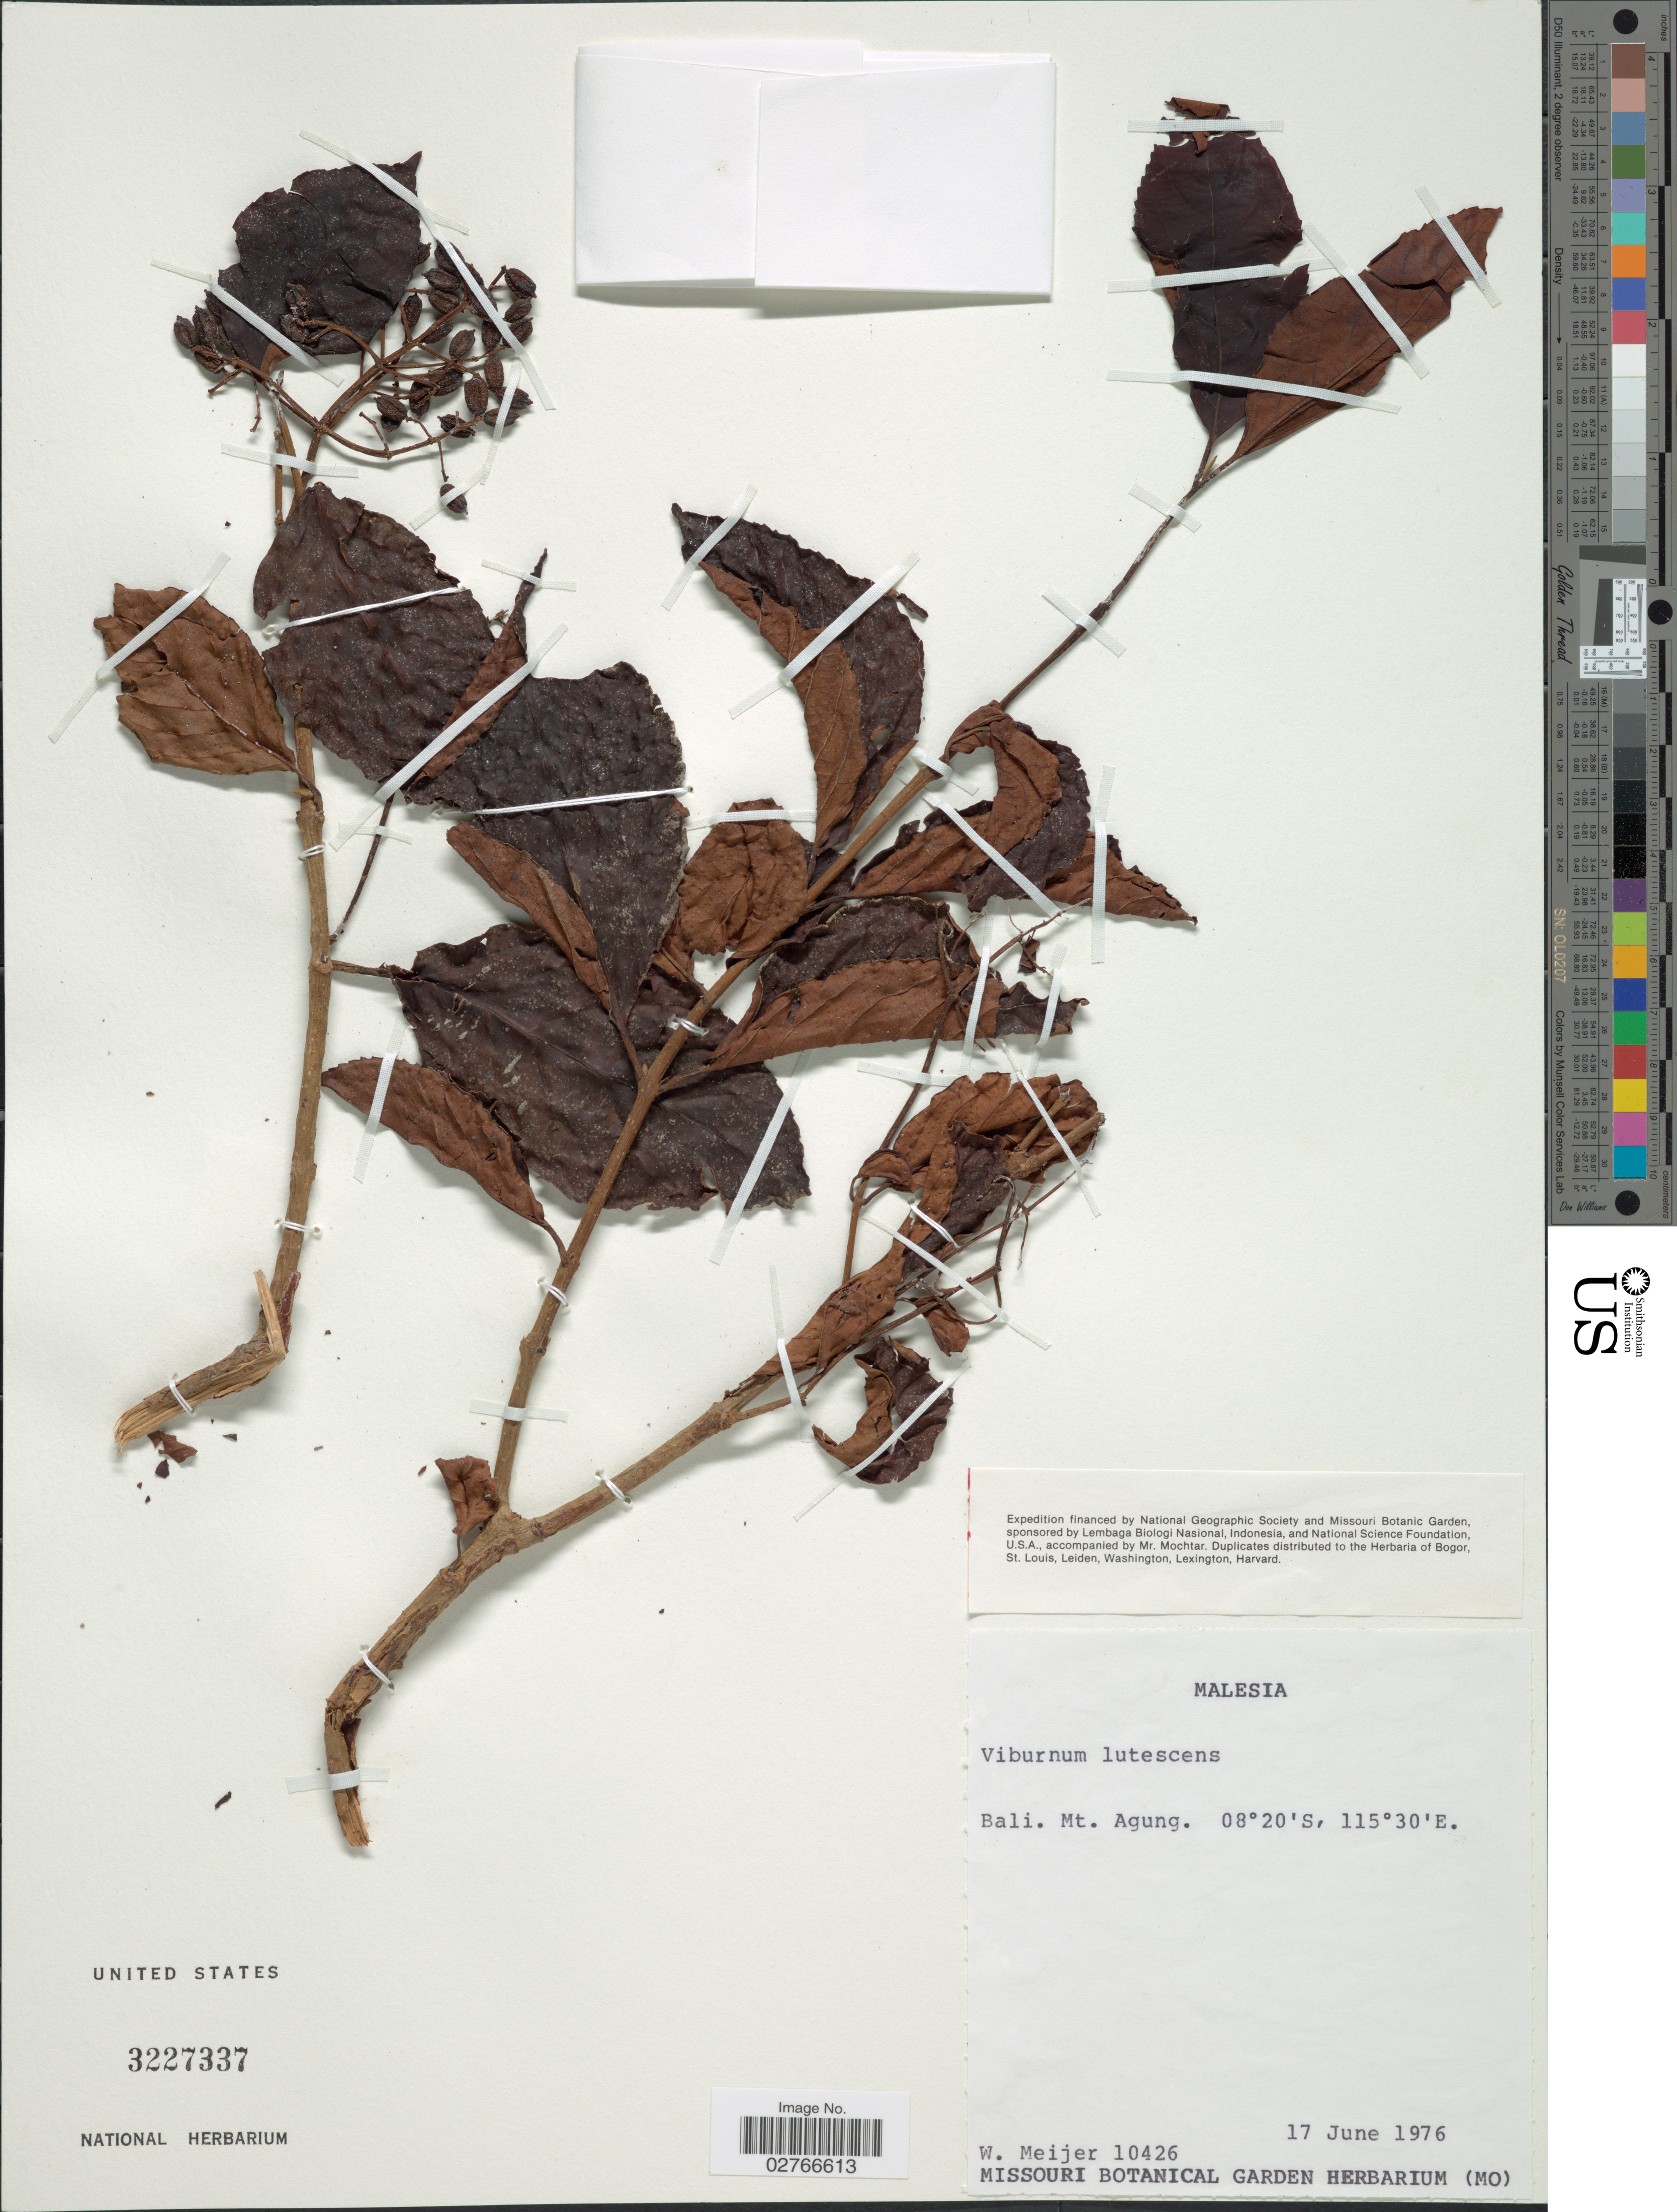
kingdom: Plantae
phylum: Tracheophyta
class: Magnoliopsida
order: Dipsacales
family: Viburnaceae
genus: Viburnum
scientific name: Viburnum lutescens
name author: Blume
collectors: W. Meijer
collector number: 10426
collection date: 1976-06-17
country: Indonesia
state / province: Nusa Tenggara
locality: Bali. Mt. Agung.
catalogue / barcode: US 3227337